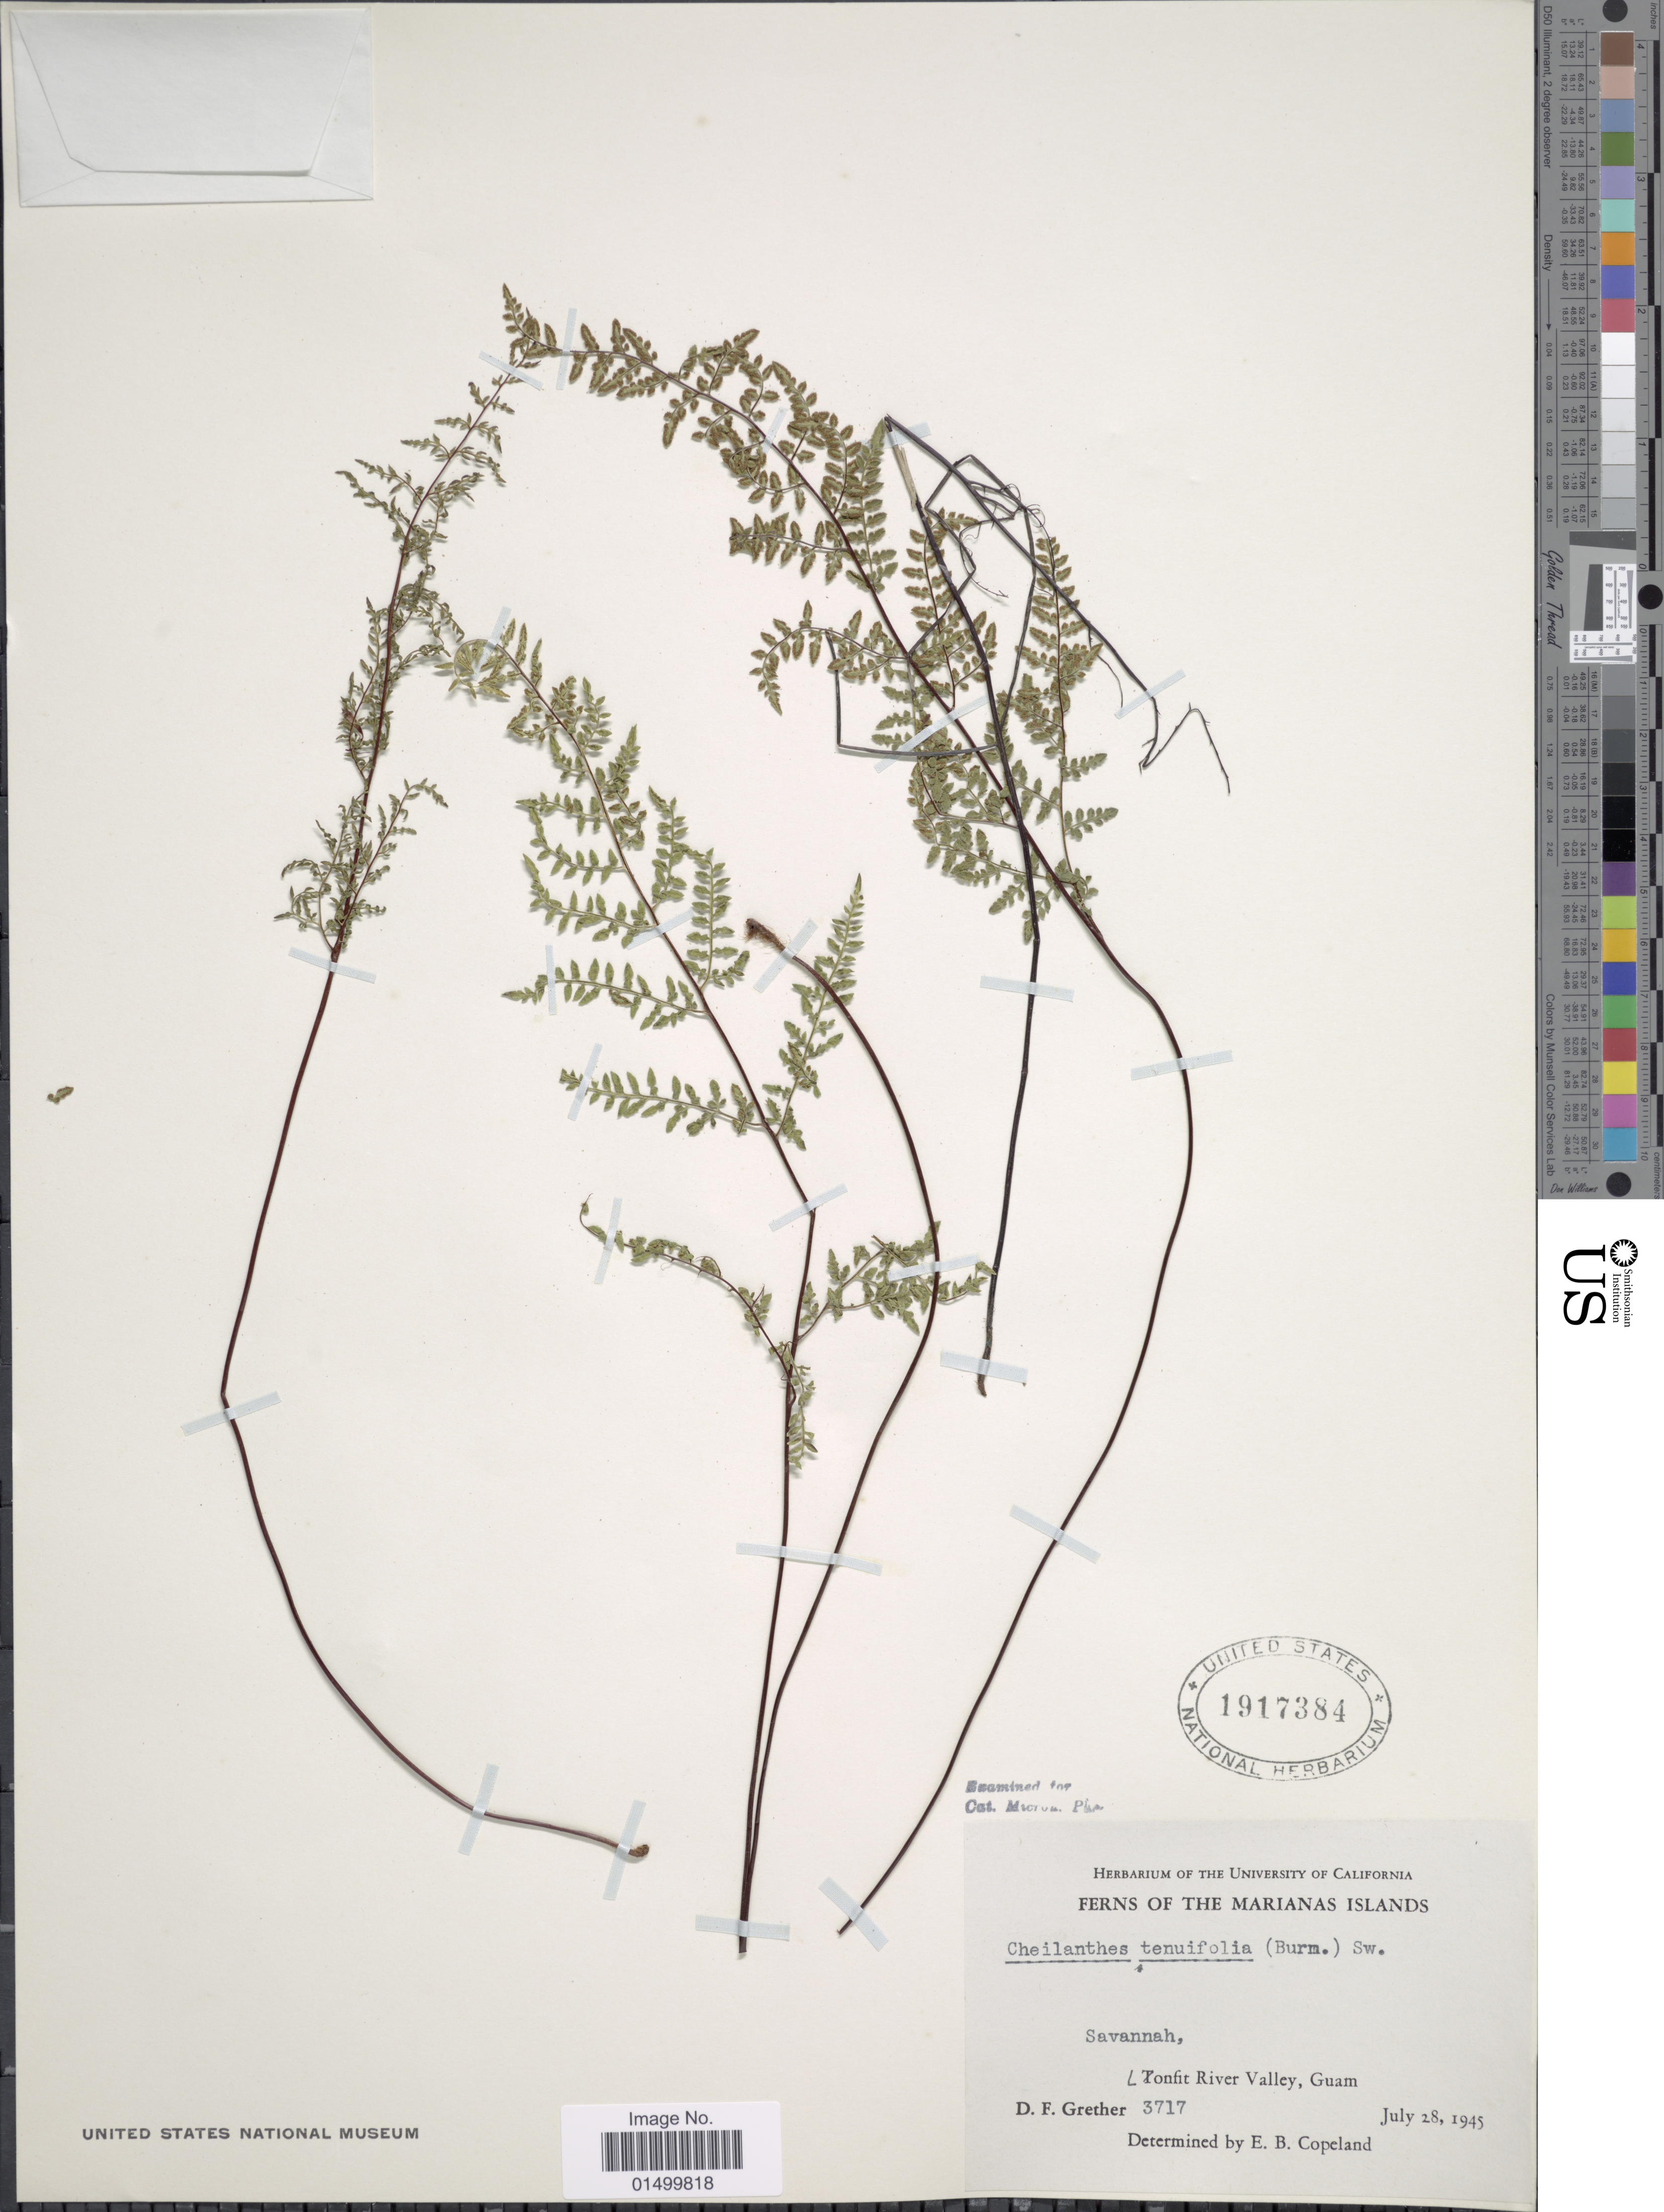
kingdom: Plantae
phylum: Tracheophyta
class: Polypodiopsida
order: Polypodiales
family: Pteridaceae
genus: Cheilanthes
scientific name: Cheilanthes tenuifolia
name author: (Burm. f.) Sw.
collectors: D. F. Grether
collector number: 3717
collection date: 1945-07-28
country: Guam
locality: Lonfit River Valley, The Marianas Islands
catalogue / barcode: US 1917384